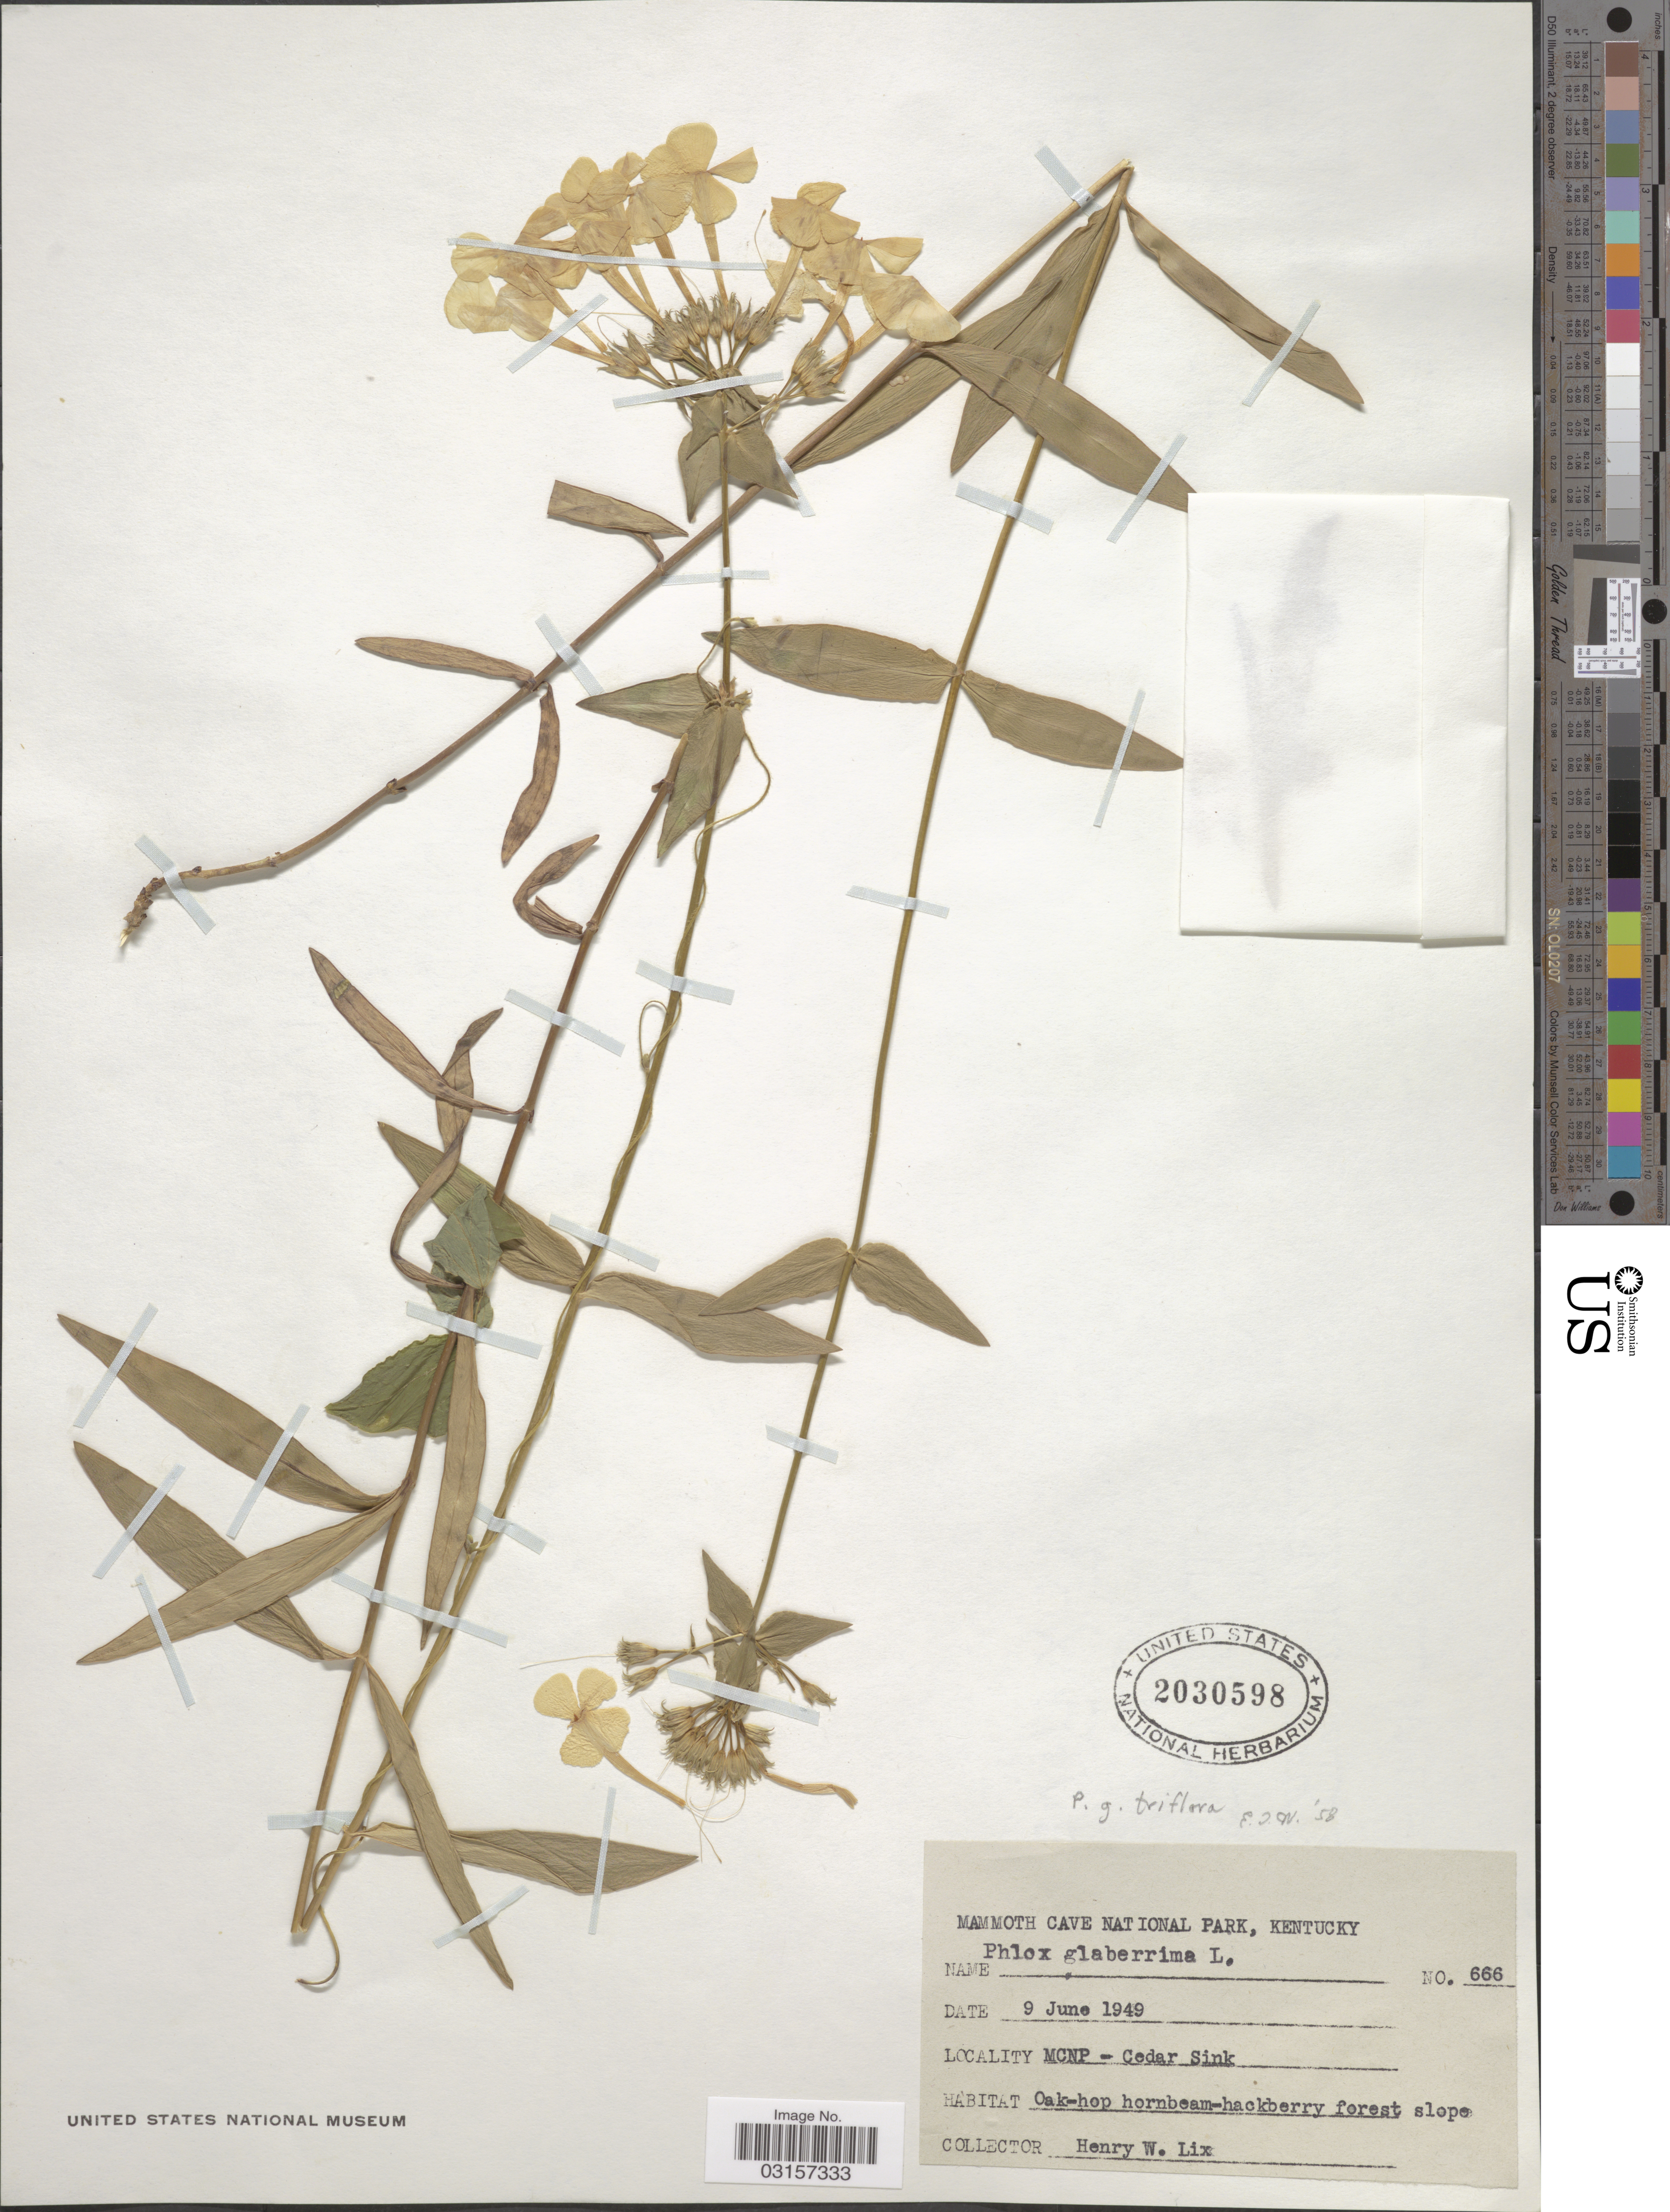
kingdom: Plantae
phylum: Tracheophyta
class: Magnoliopsida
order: Ericales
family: Polemoniaceae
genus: Phlox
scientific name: Phlox glaberrima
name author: L.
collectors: H. W. Lix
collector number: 666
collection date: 1949-06-09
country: United States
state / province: Kentucky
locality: Mammoth Cave National Park, MCNP - Cedar Sink.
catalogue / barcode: US 2030598